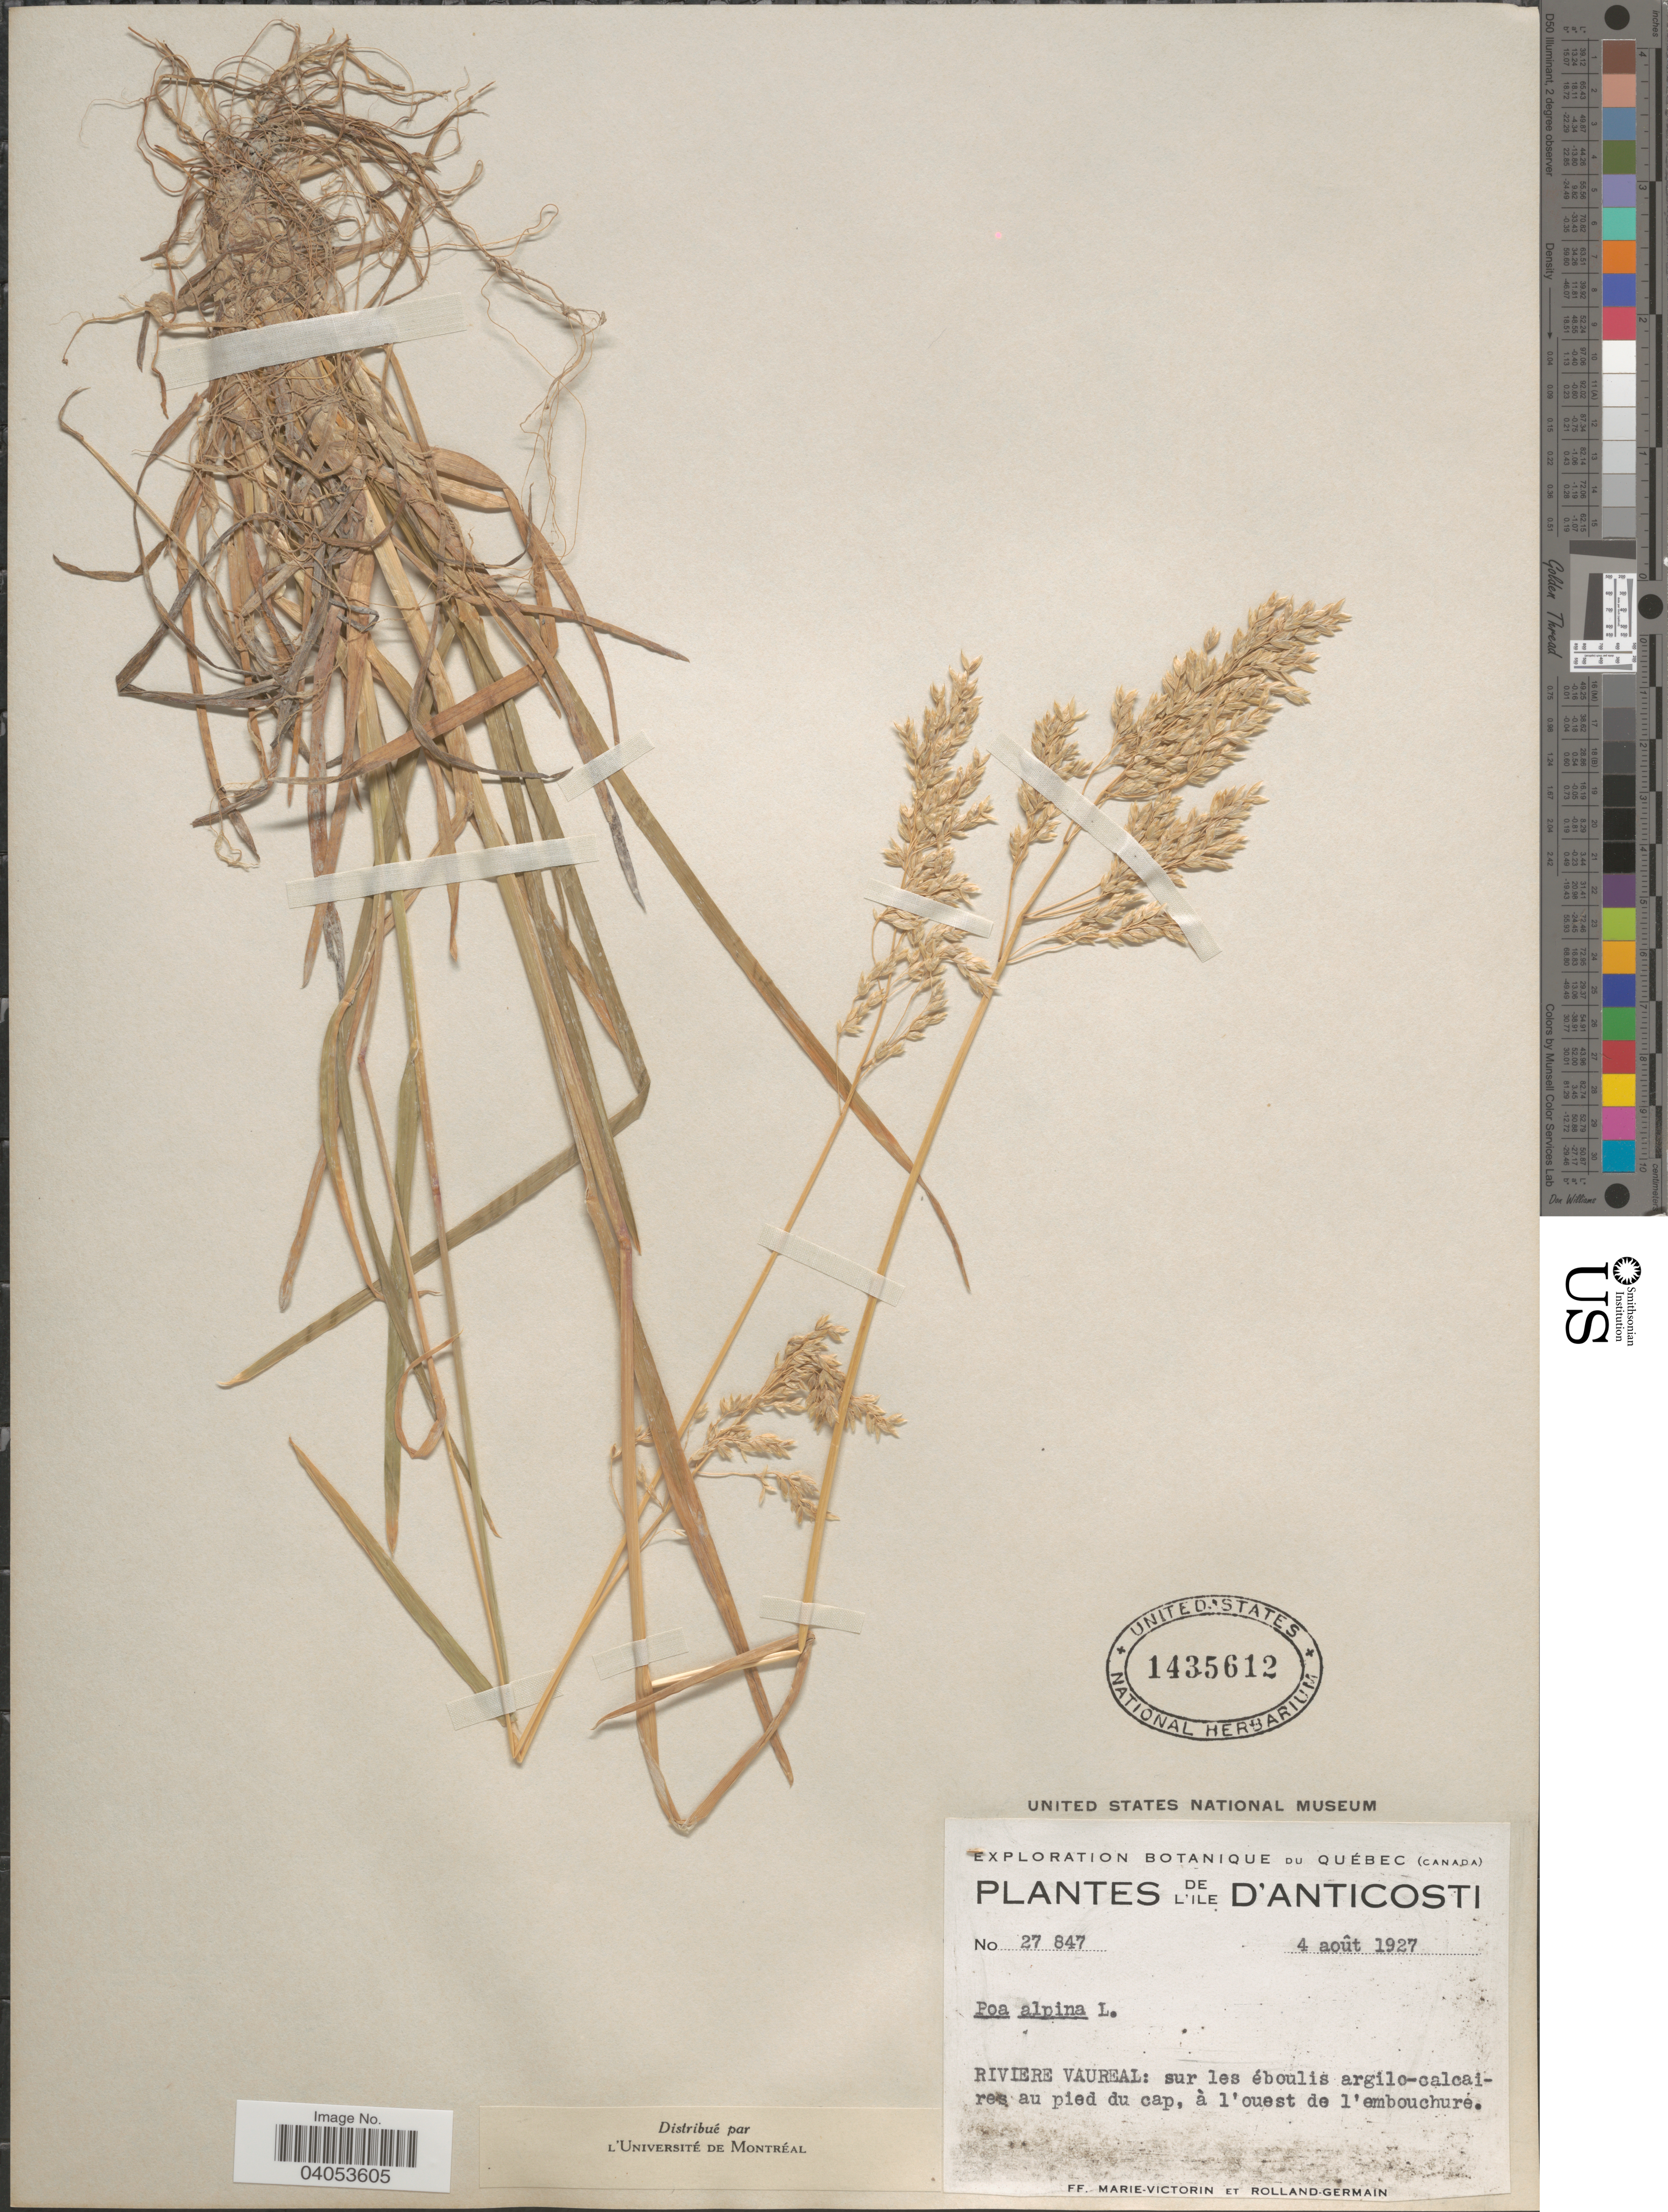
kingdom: Plantae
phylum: Tracheophyta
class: Liliopsida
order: Poales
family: Poaceae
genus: Poa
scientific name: Poa alpina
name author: L.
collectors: F. Marie-Victorin & Rolland-Germain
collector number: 27847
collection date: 1927-08-04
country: Canada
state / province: Quebec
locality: L'Ile D'Anticosti. Riviere Vaureal: sur les éboulis argilo-calcaires au pied du cap, à l'ouest de l'embouchuré.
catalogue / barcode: US 1435612